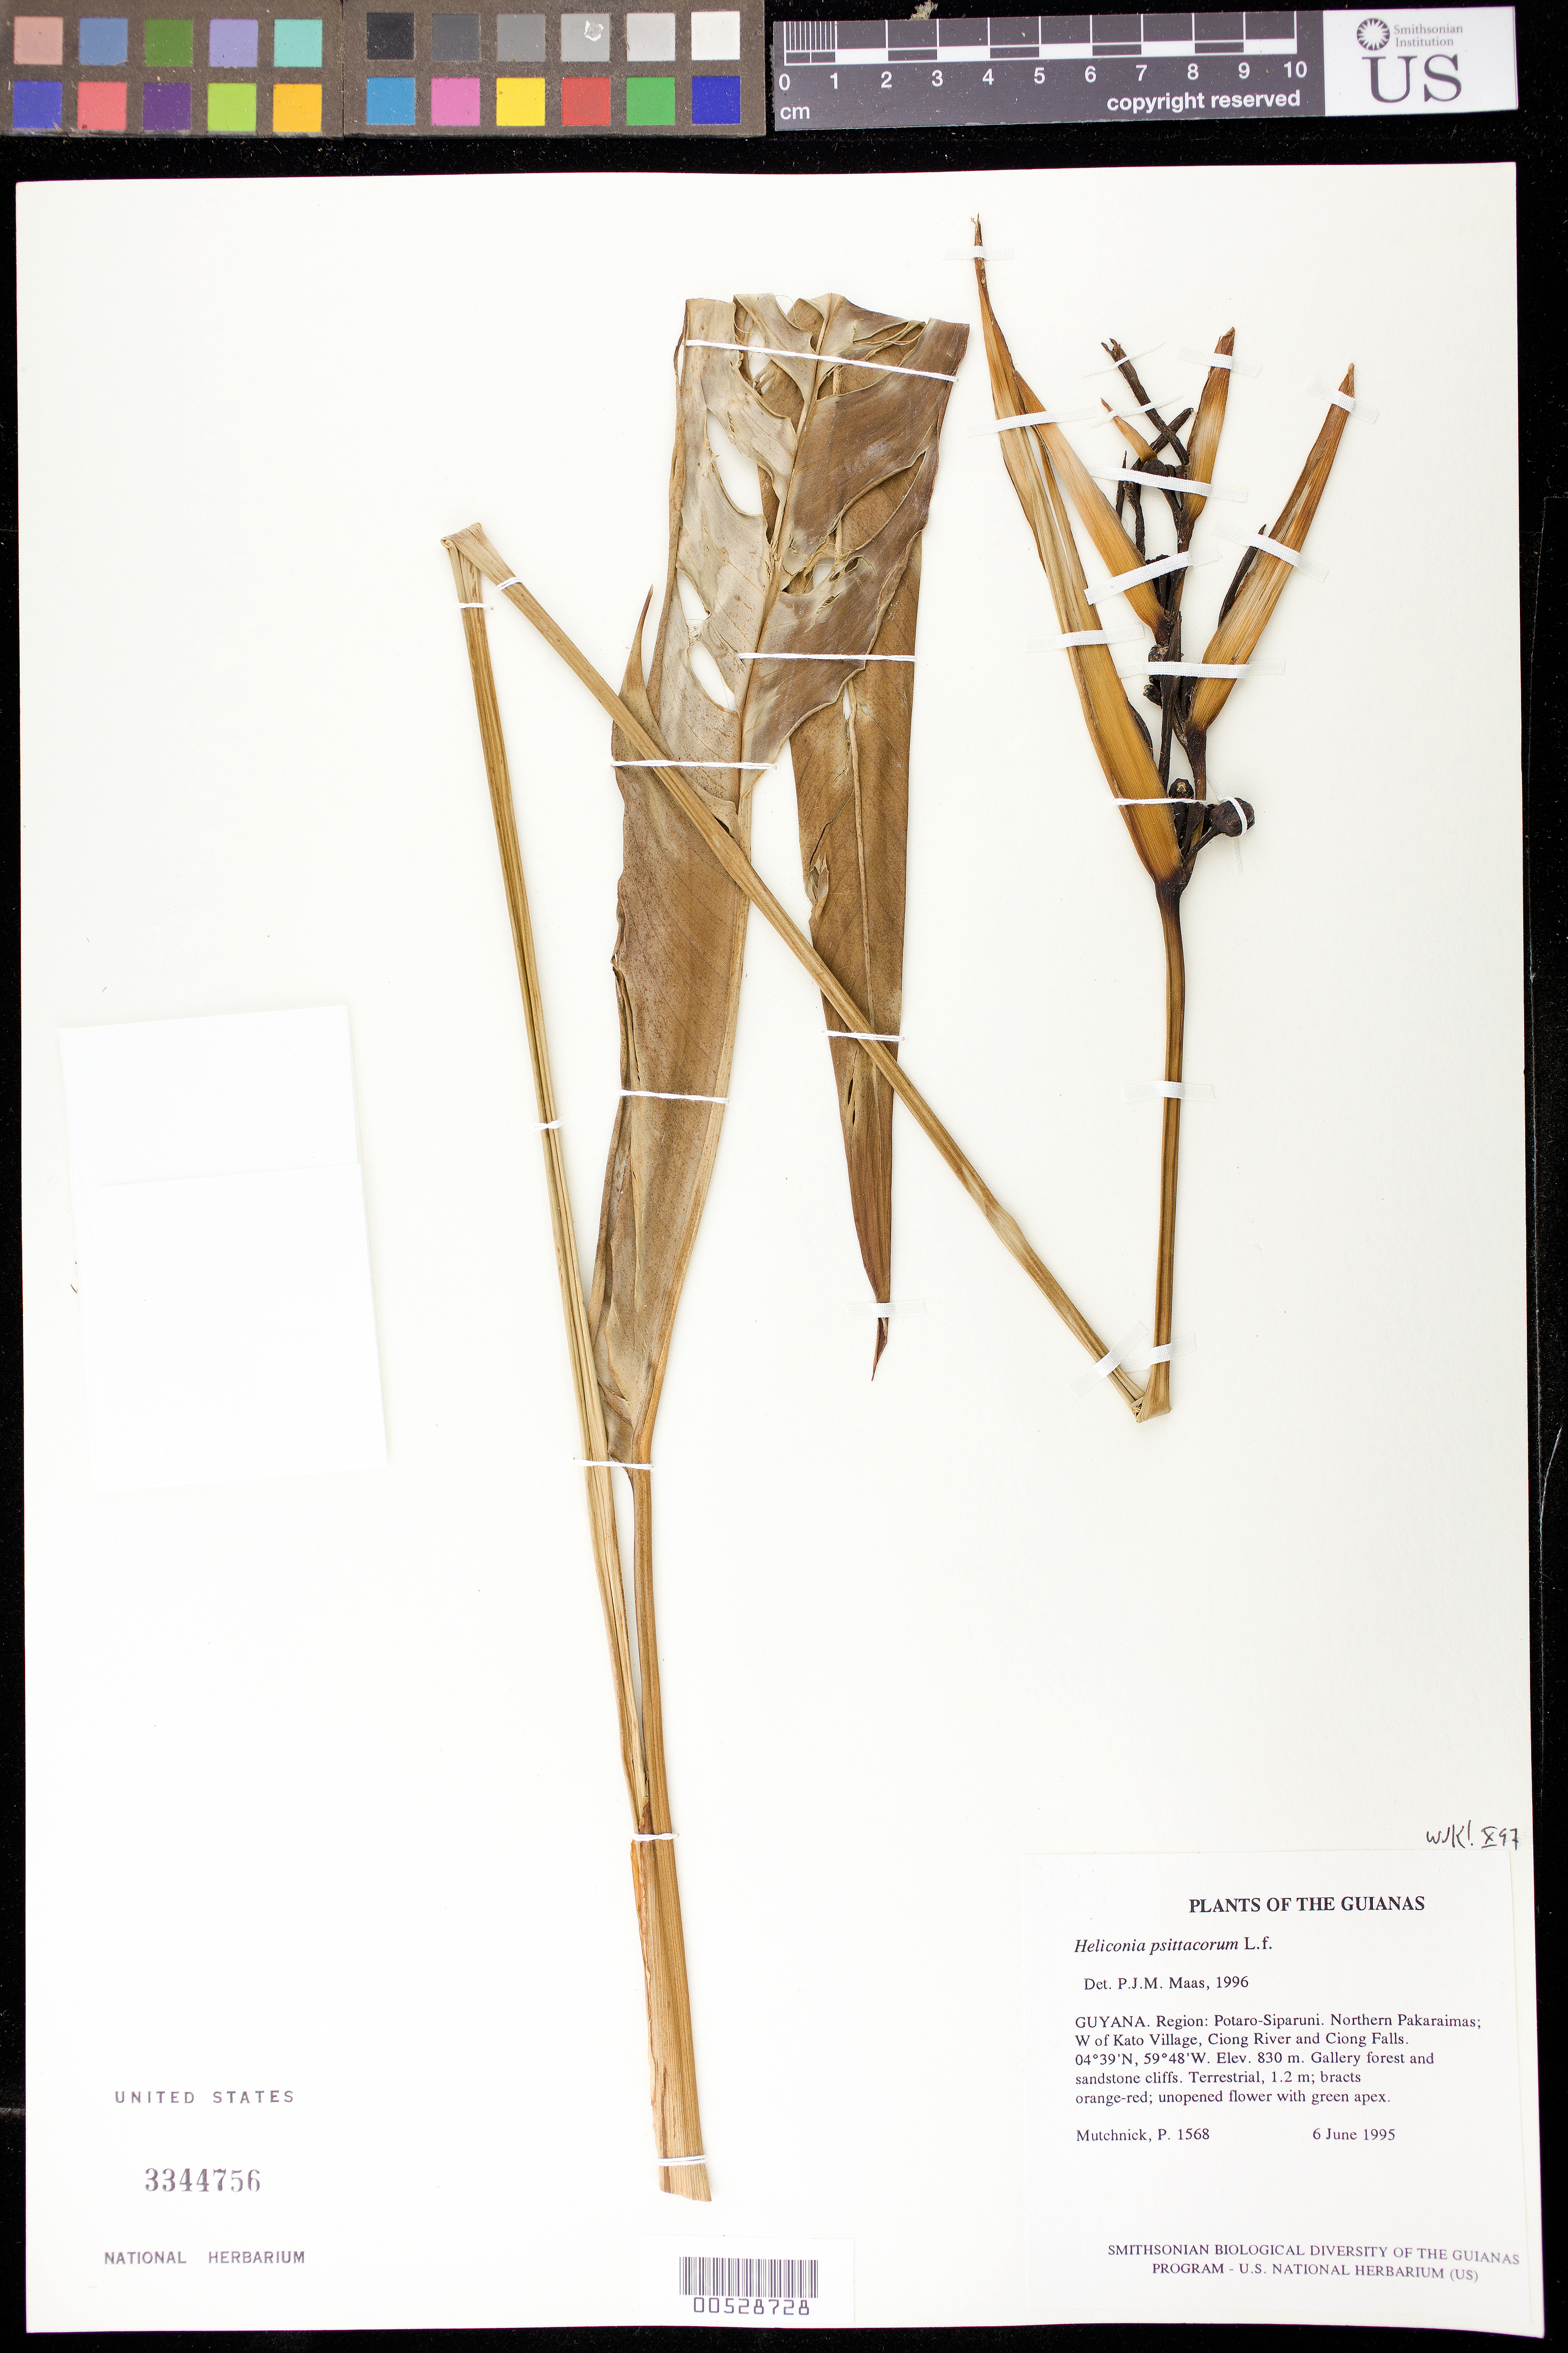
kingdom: Plantae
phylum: Tracheophyta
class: Liliopsida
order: Zingiberales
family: Heliconiaceae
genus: Heliconia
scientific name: Heliconia psittacorum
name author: L. f.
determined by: Maas, Paul J. M.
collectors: P. Mutchnick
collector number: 1568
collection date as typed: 6 June 1995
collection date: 1995-06-06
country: Guyana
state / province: Potaro-Siparuni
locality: Northern Pakaraimas; W of Kato Village, Ciong River and Ciong Falls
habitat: Gallery forest and sandstone cliffs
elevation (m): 830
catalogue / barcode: US 3344756